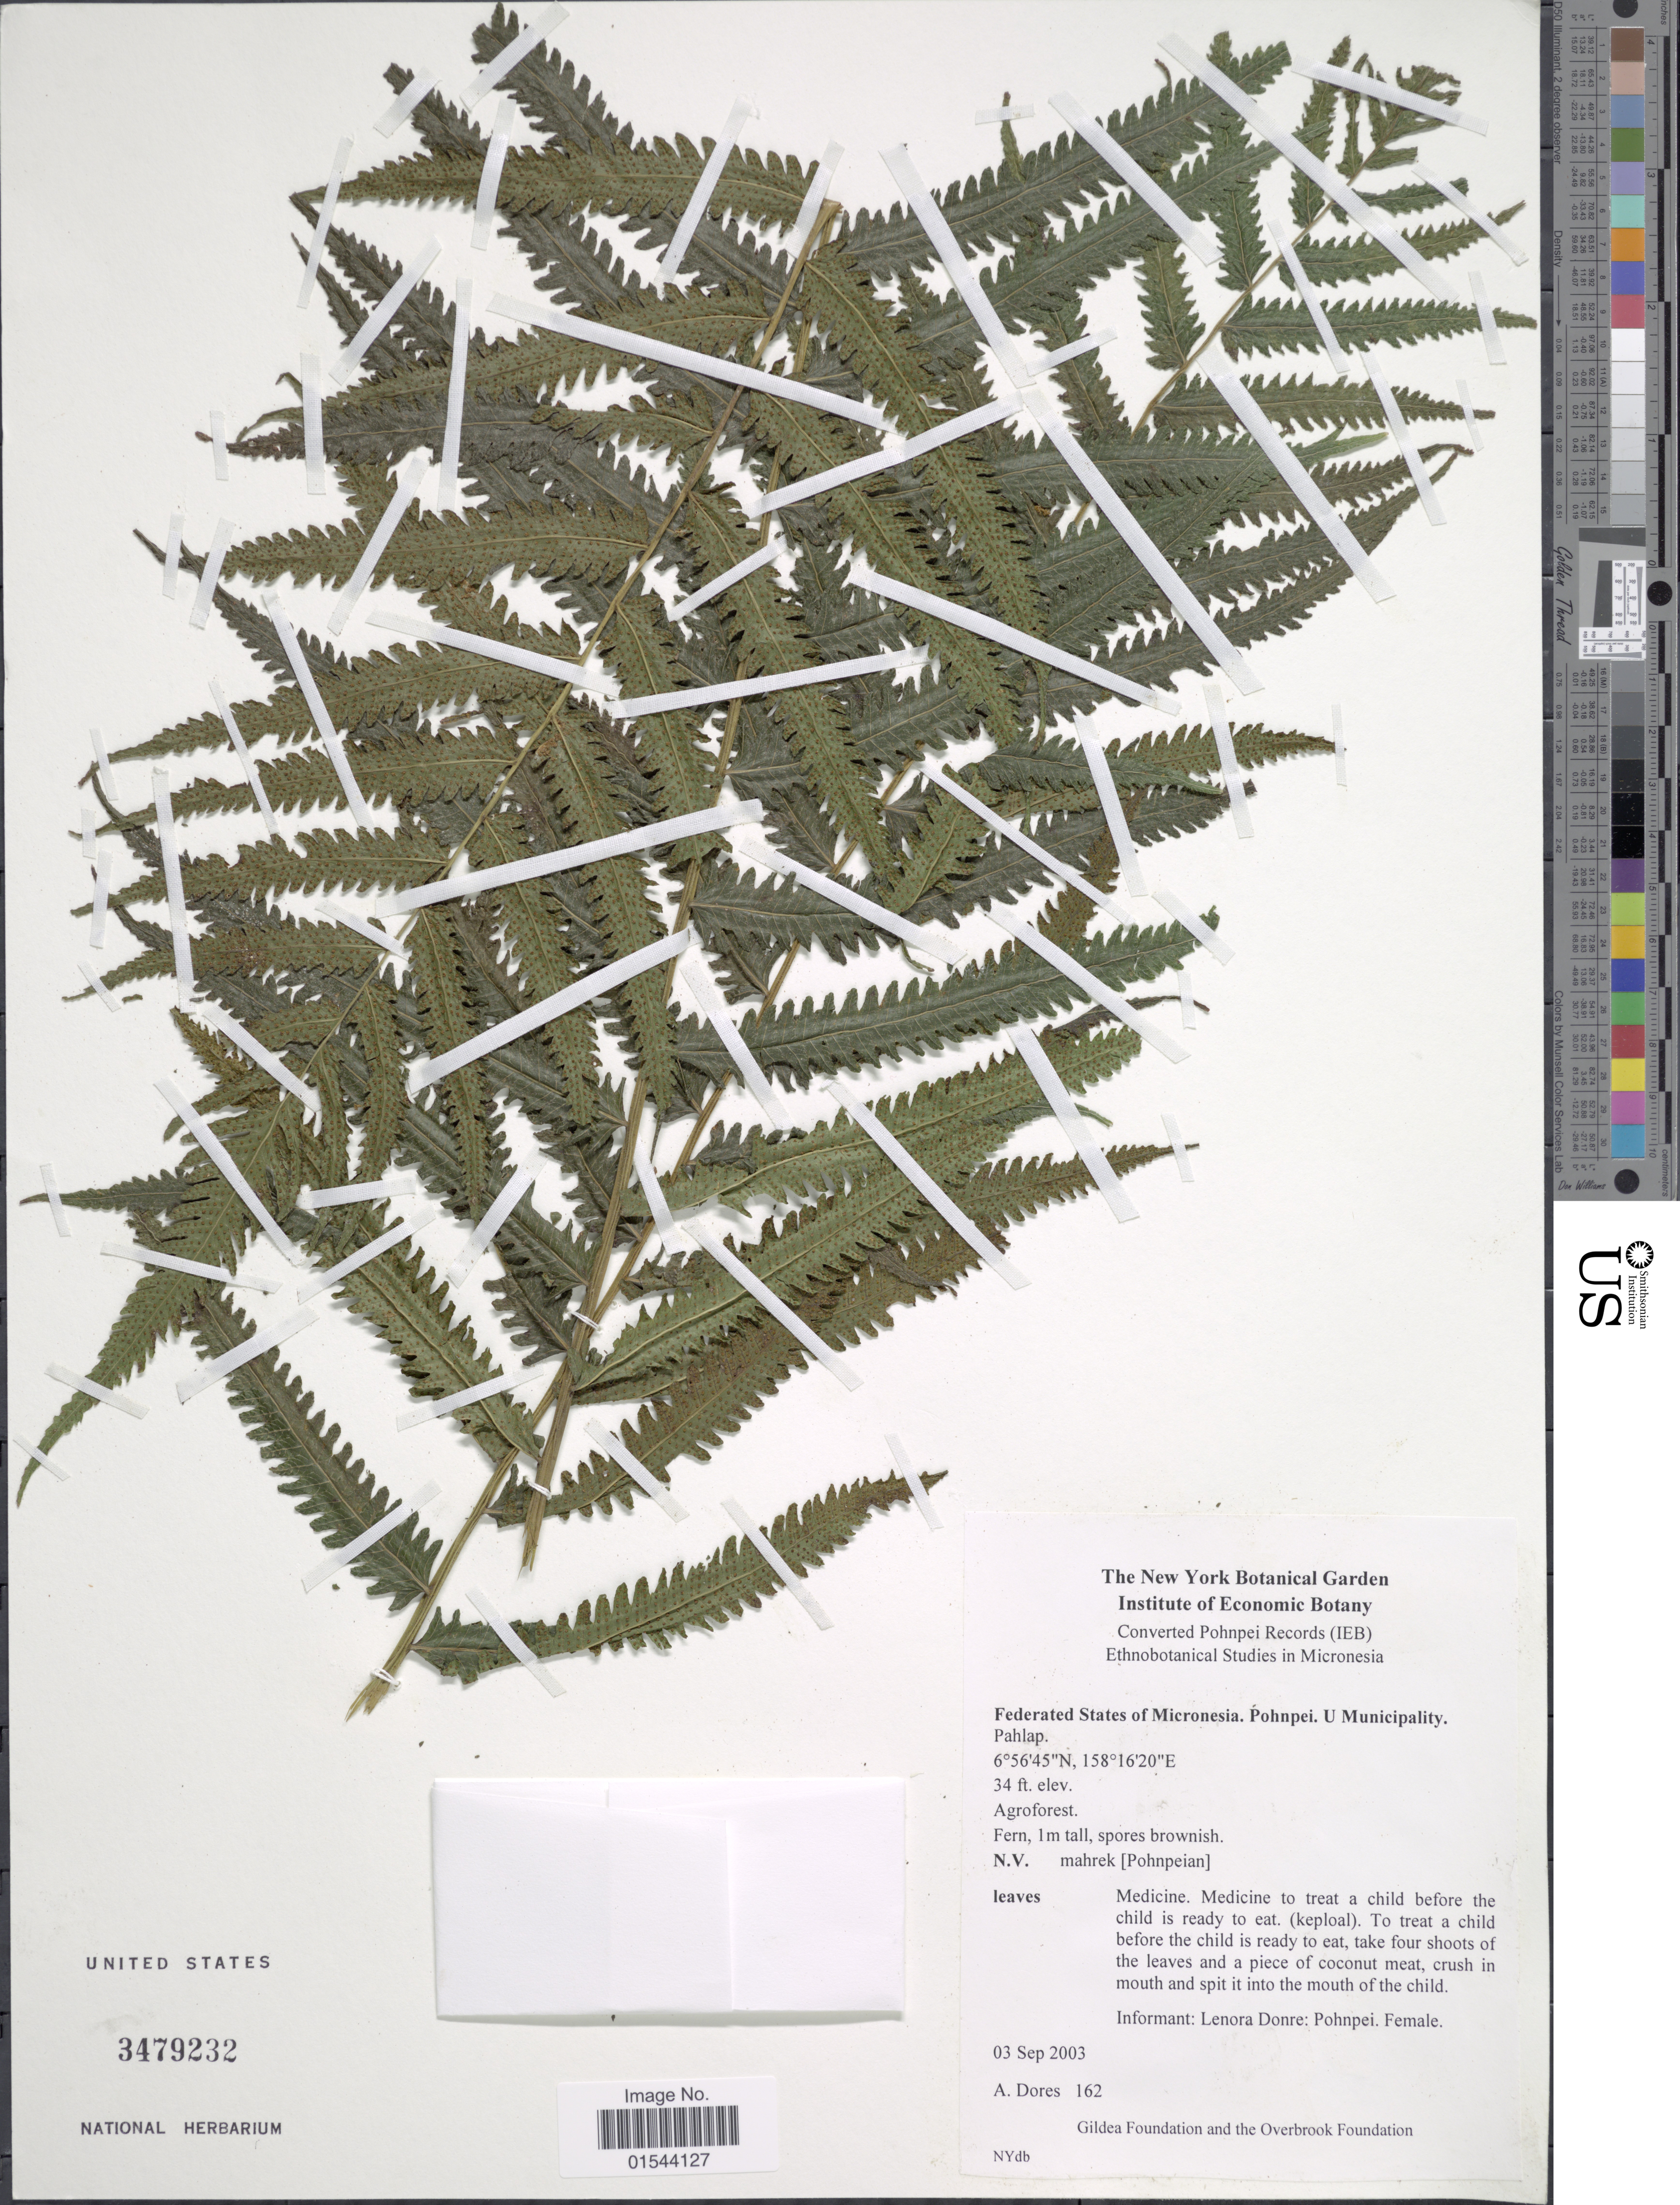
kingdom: Plantae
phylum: Tracheophyta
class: Polypodiopsida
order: Polypodiales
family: Thelypteridaceae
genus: Christella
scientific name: Christella dentata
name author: (Forssk.) Brownsey & Jermy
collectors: A. Dores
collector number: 162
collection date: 2003-09-03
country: Micronesia, Federated States of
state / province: Pohnpei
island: Pohnpei [Ponape]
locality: Federated States of Micronesia. U. Municipality. Pahlap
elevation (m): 10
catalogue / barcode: US 3479232